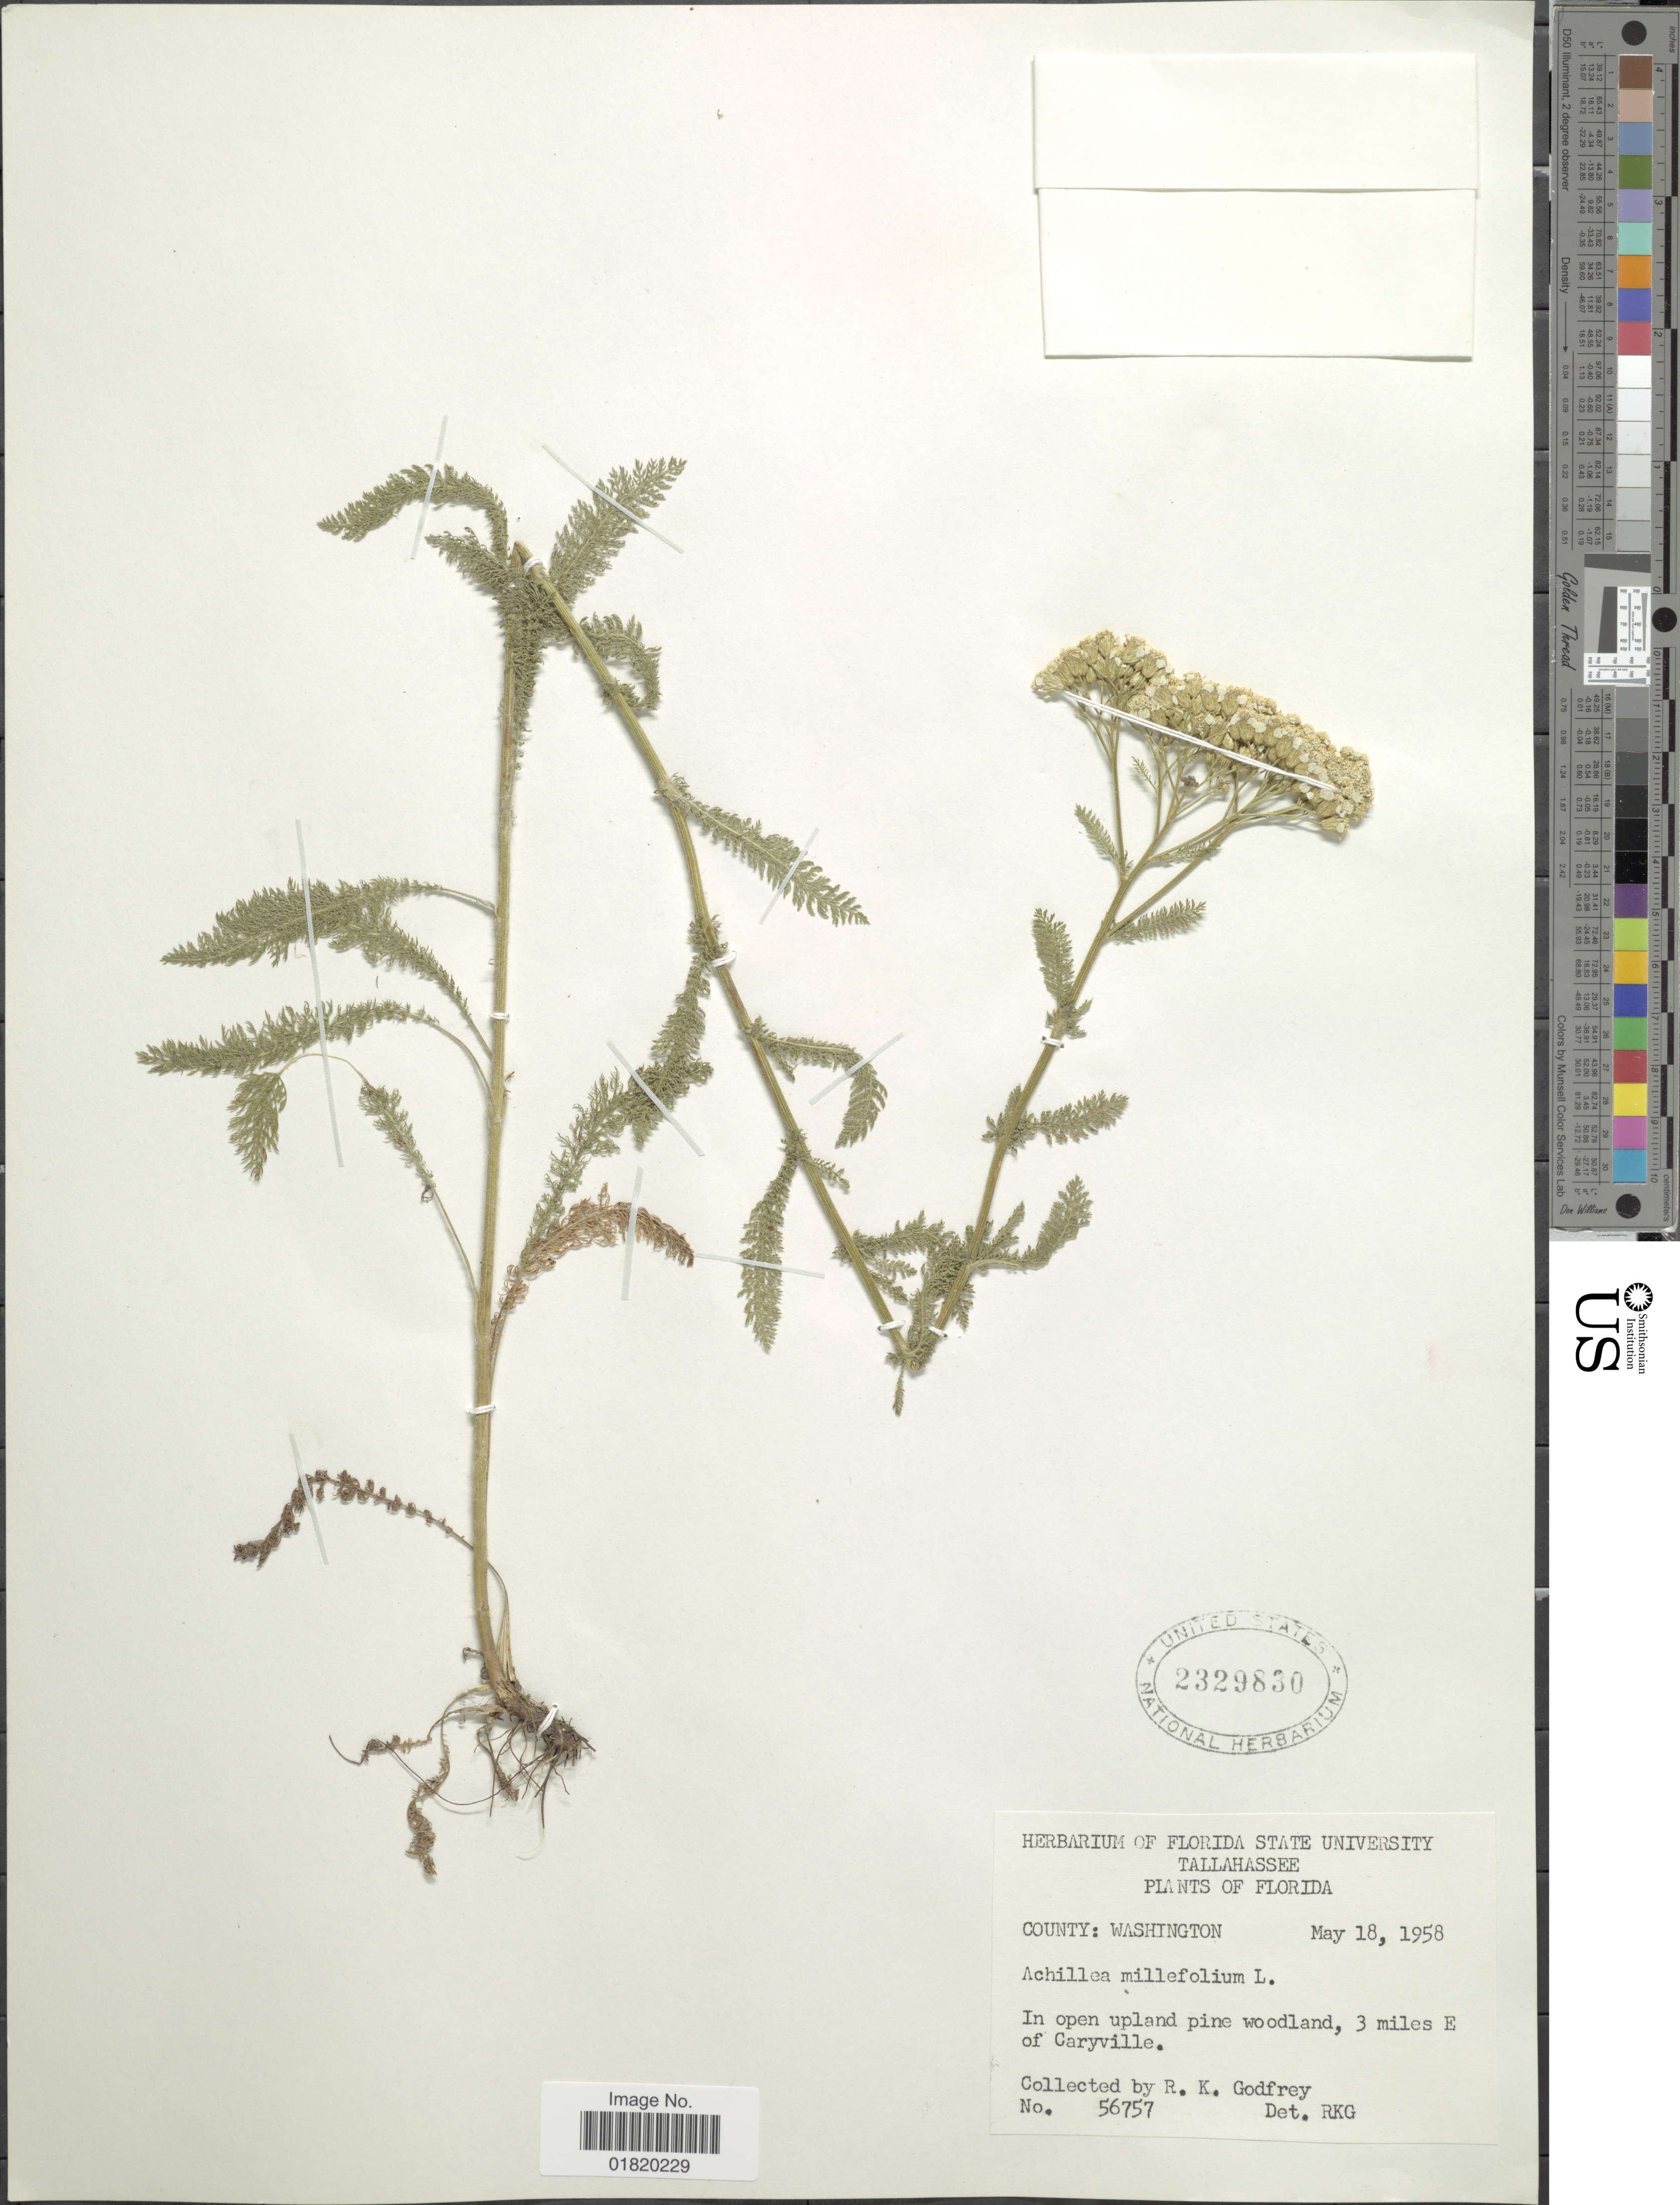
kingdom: Plantae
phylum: Tracheophyta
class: Magnoliopsida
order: Asterales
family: Asteraceae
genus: Achillea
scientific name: Achillea millefolium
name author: L.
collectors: R. K. Godfrey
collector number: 56757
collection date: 1958-05-18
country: United States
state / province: Florida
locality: County: Washington. 3 miles E of Caryville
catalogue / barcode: US 2329830